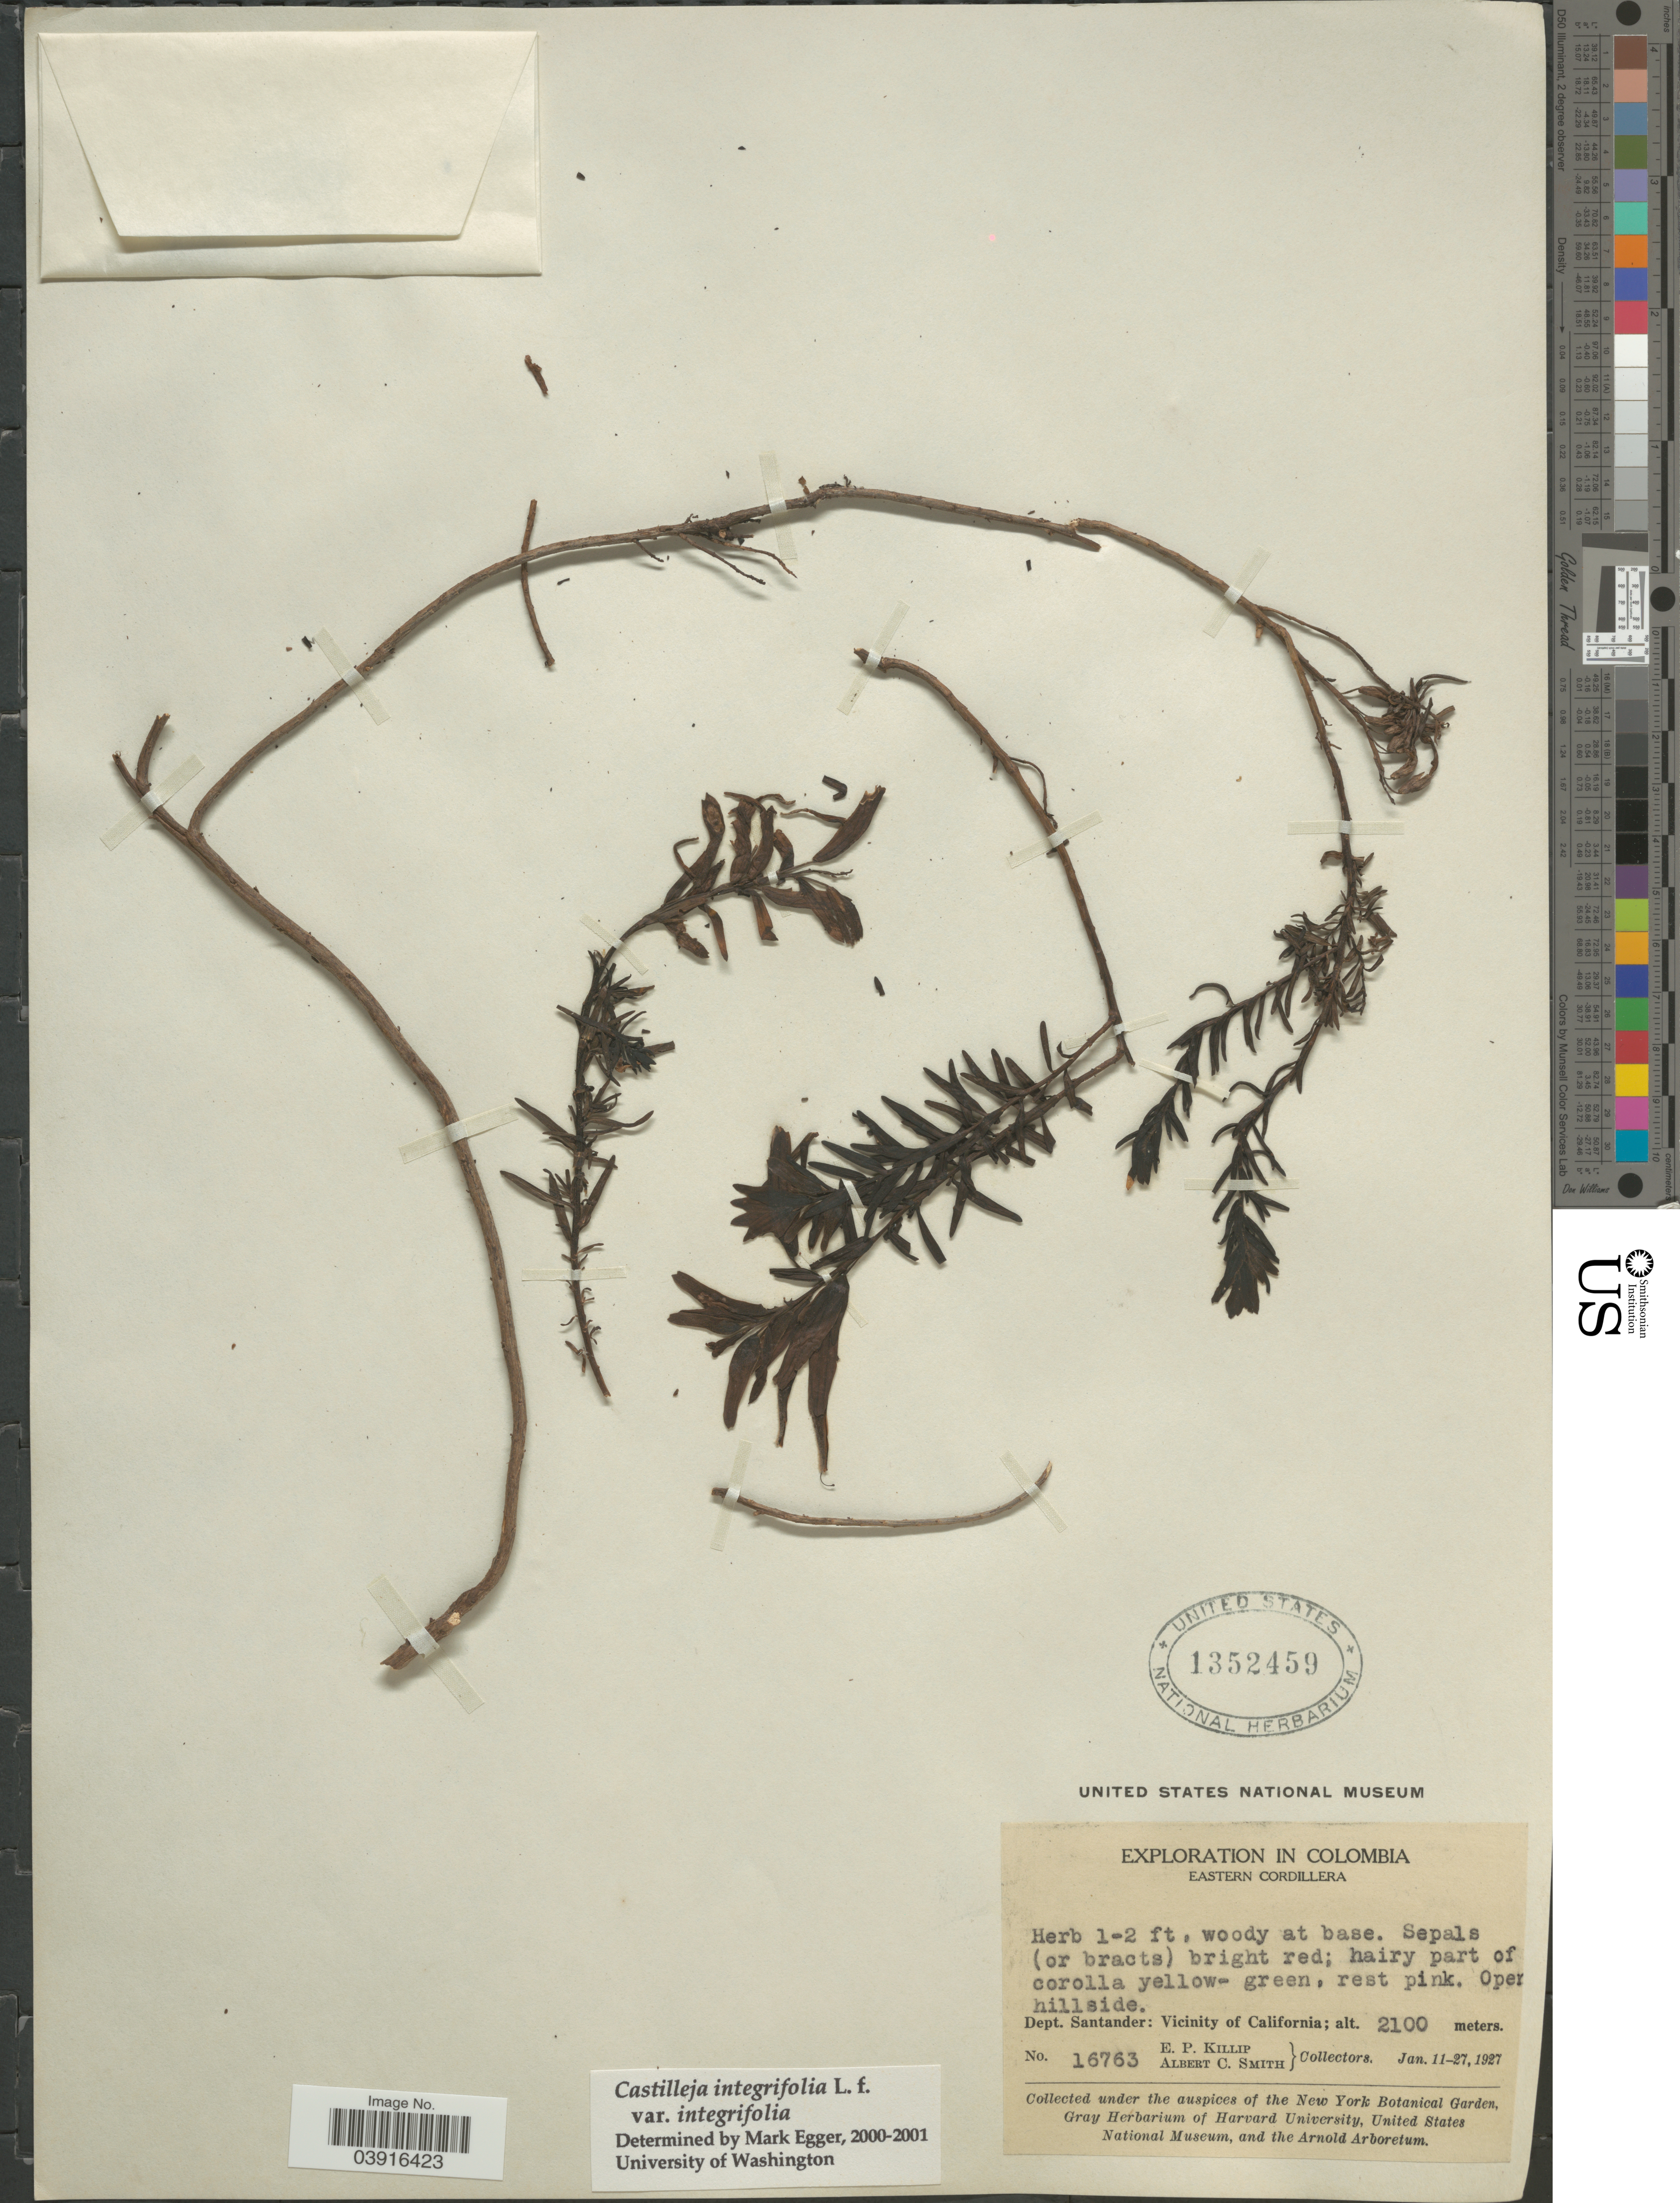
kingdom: Plantae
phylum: Tracheophyta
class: Magnoliopsida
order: Lamiales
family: Orobanchaceae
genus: Castilleja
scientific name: Castilleja integrifolia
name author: L. f.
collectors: E. P. Killip & A. C. Smith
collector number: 16763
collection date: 1927-01-11/1927-01-27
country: Colombia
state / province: Santander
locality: Eastern Cordillera. Dept. Santander: Vicinity of California.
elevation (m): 2100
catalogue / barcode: US 1352459